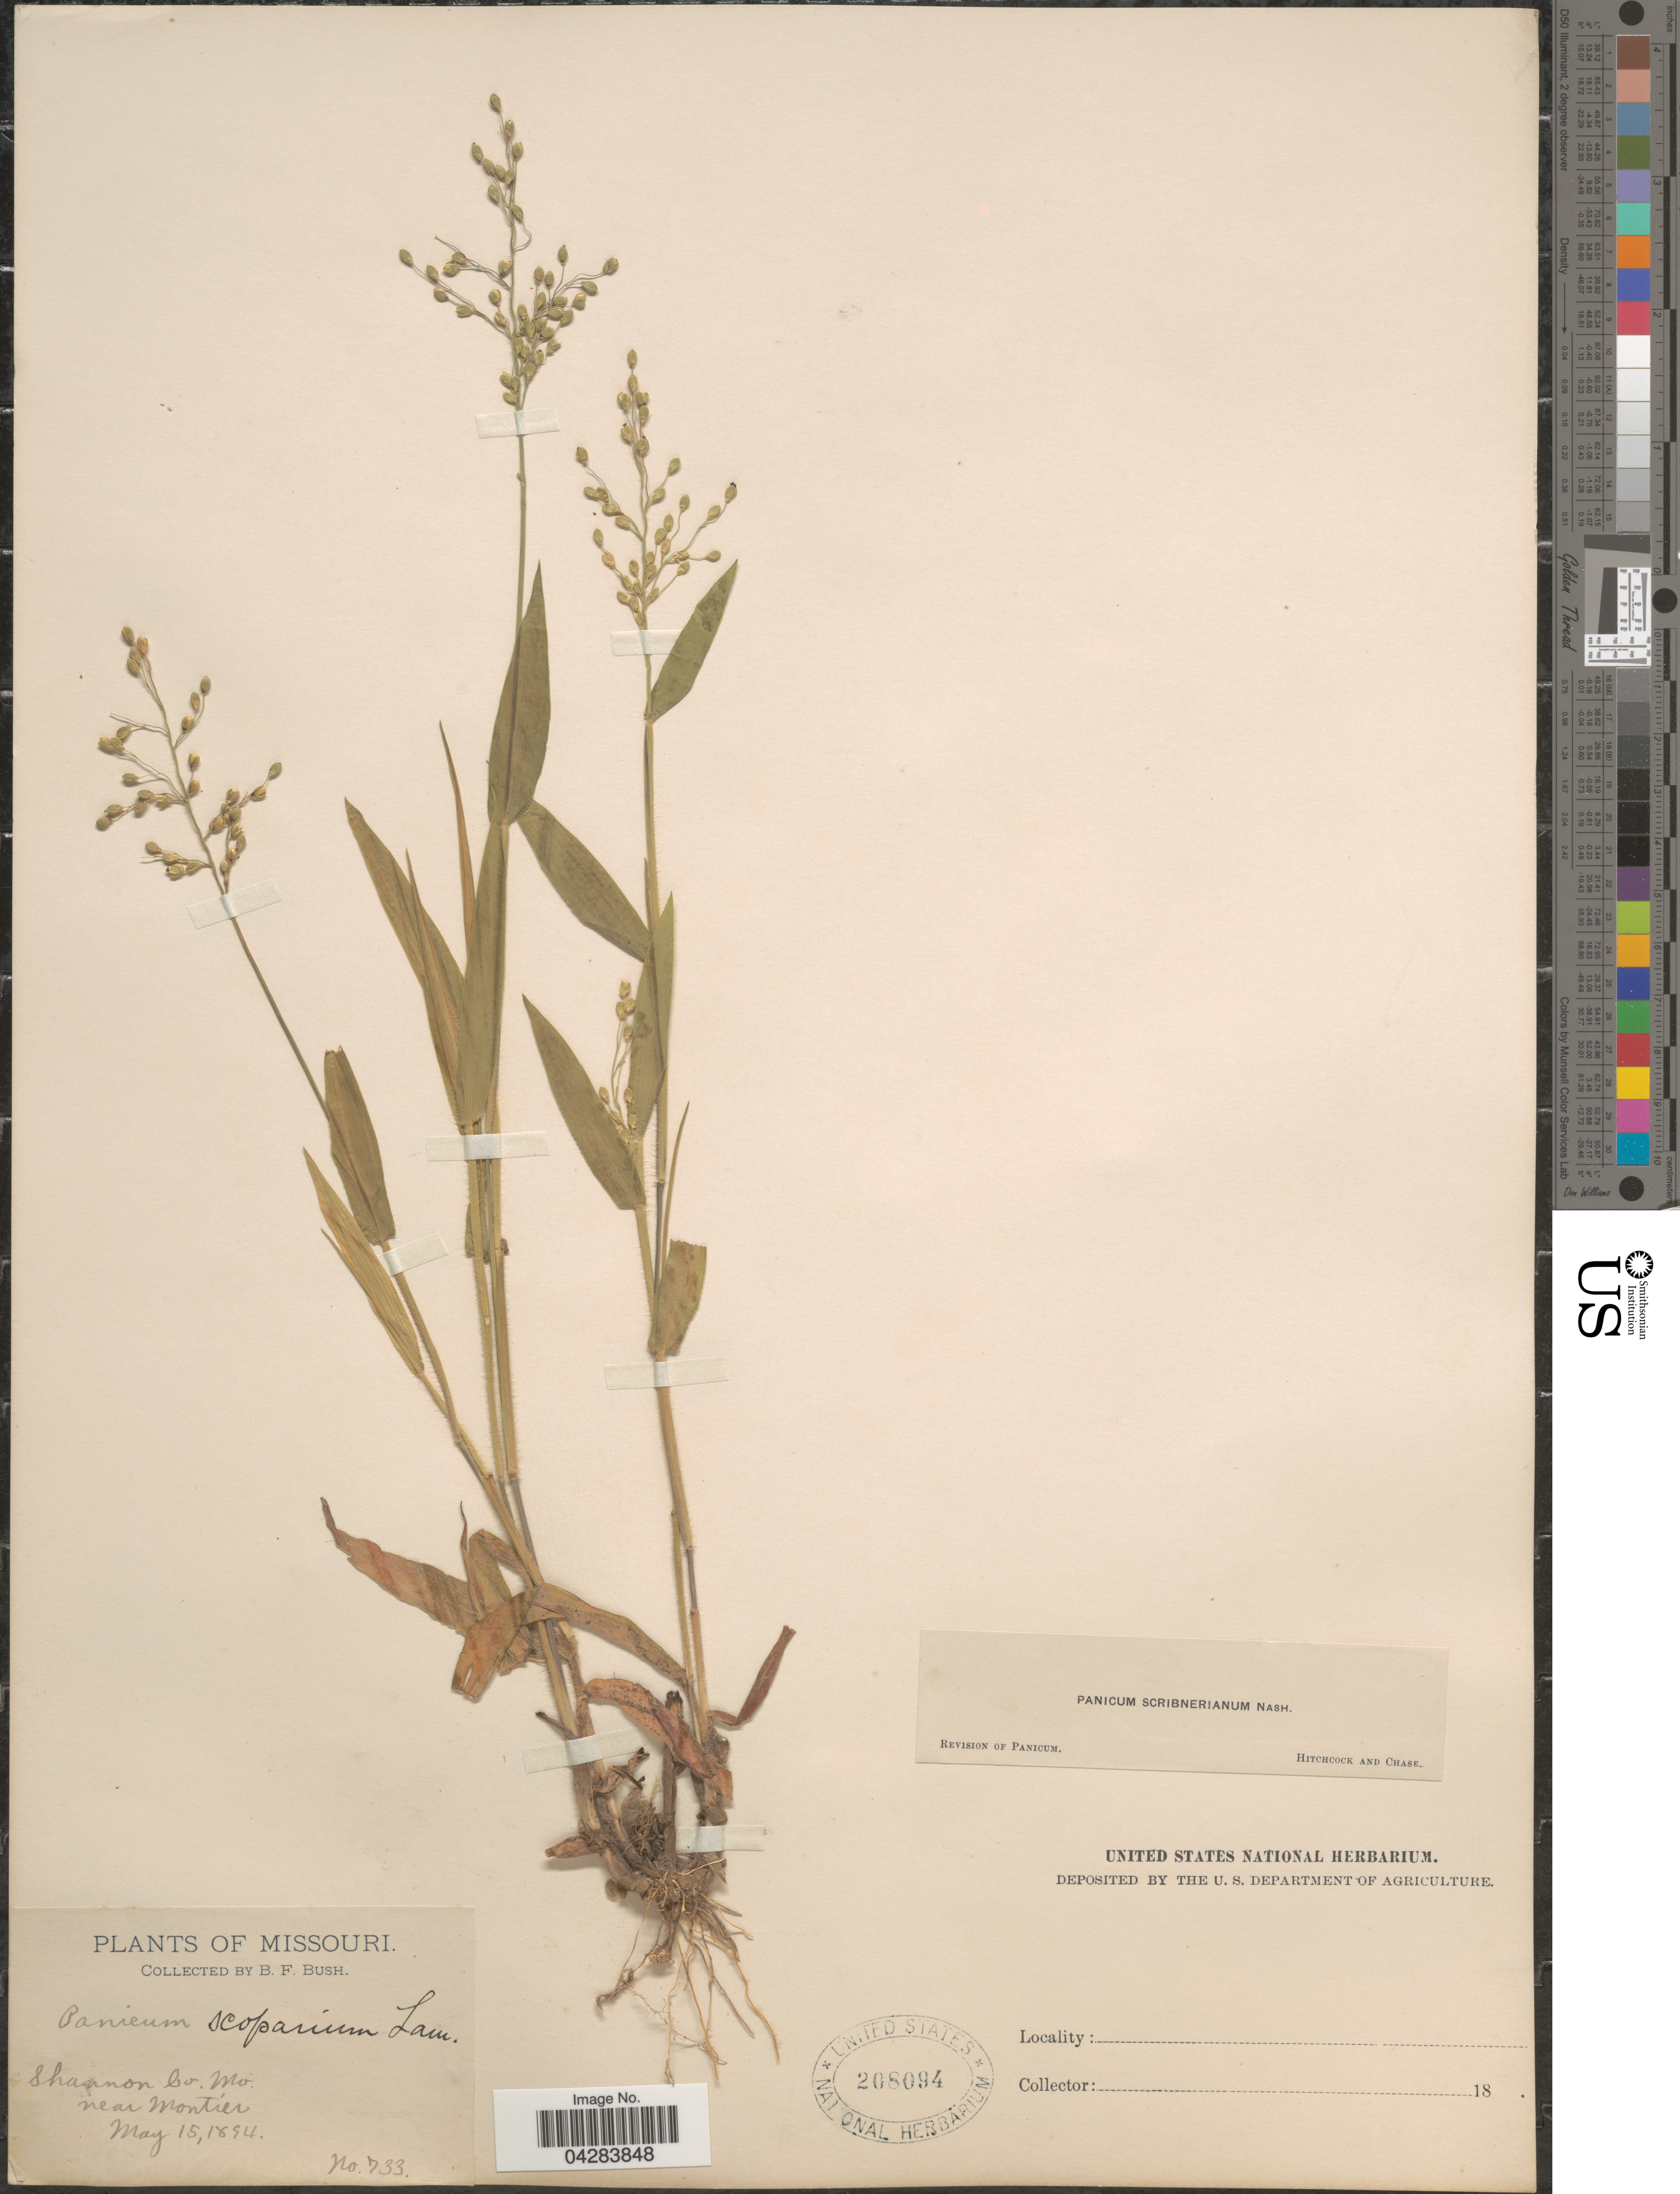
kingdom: Plantae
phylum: Tracheophyta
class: Liliopsida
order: Poales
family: Poaceae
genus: Dichanthelium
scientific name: Dichanthelium oligosanthes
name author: (Schult.) Gould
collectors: B. F. Bush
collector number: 733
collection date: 1894-05-15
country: United States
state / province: Missouri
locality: Shannon Co. near Montier.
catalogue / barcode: US 208094